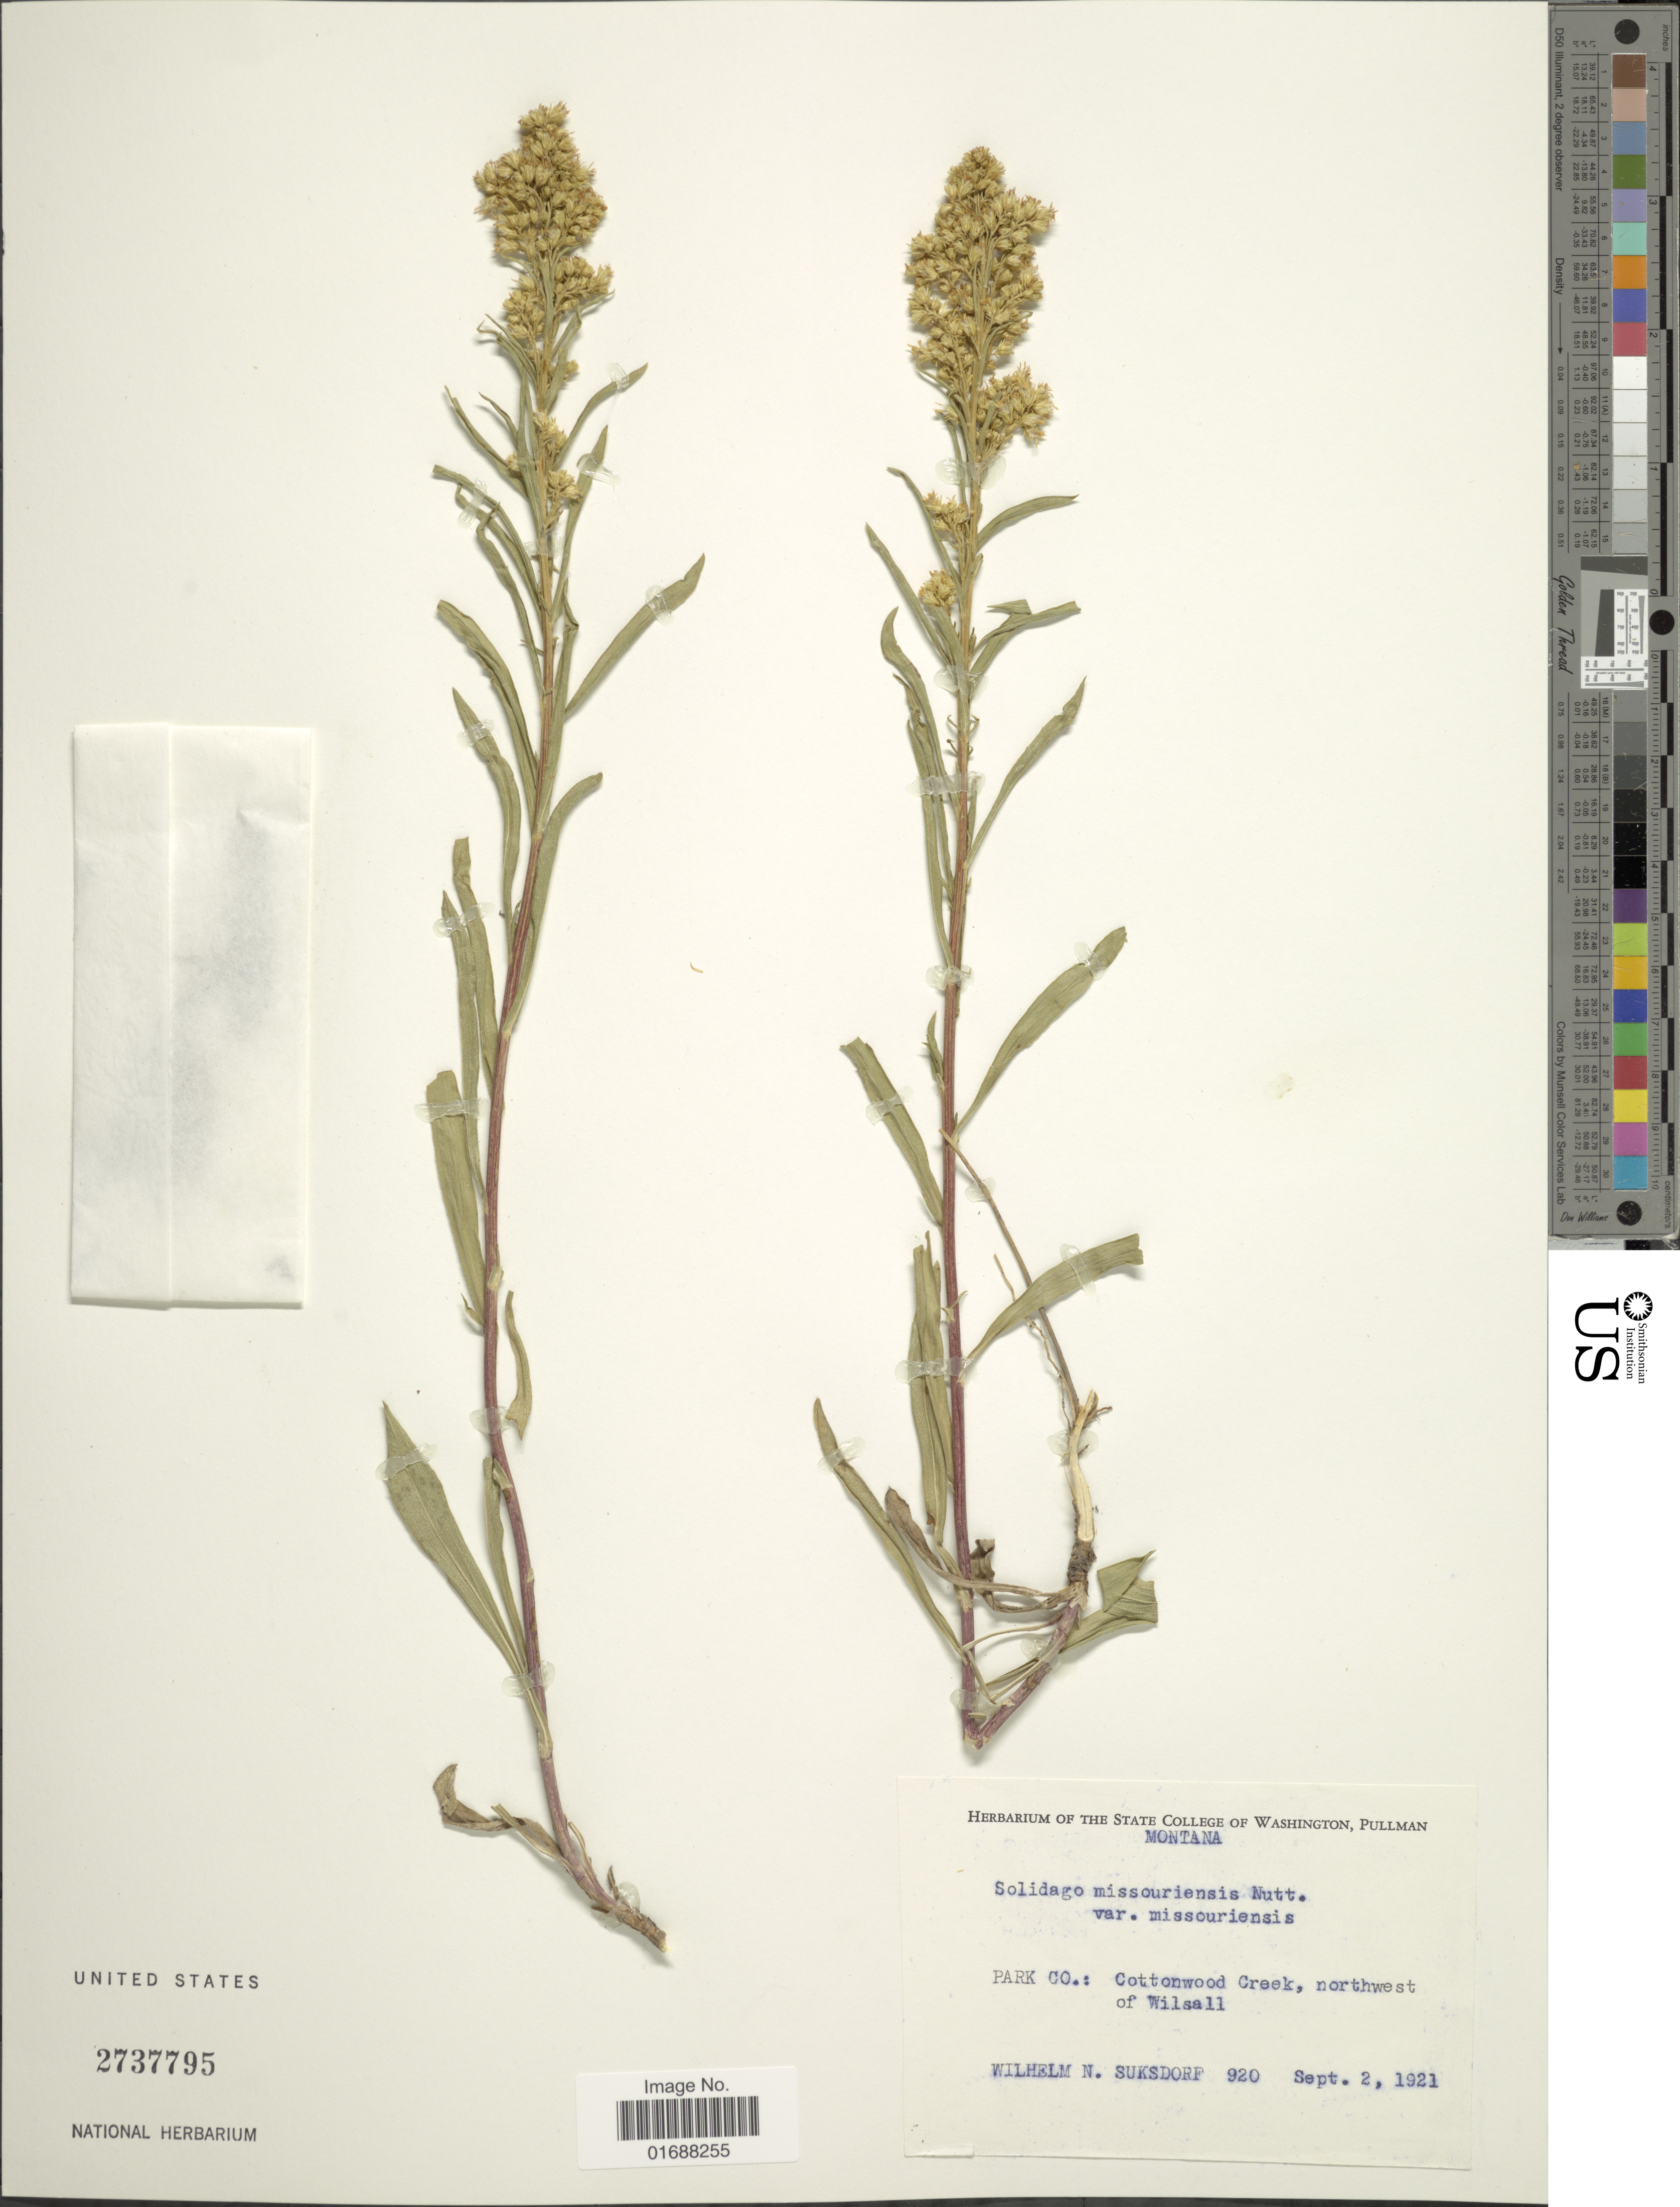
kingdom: Plantae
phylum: Tracheophyta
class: Magnoliopsida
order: Asterales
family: Asteraceae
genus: Solidago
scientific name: Solidago missouriensis var. missouriensis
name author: Nutt.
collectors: W. N. Suksdorf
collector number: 920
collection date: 1921-09-02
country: United States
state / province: Montana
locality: Park co.: Cottonwood Creek, northwest of Wilsali.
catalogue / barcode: US 2737795